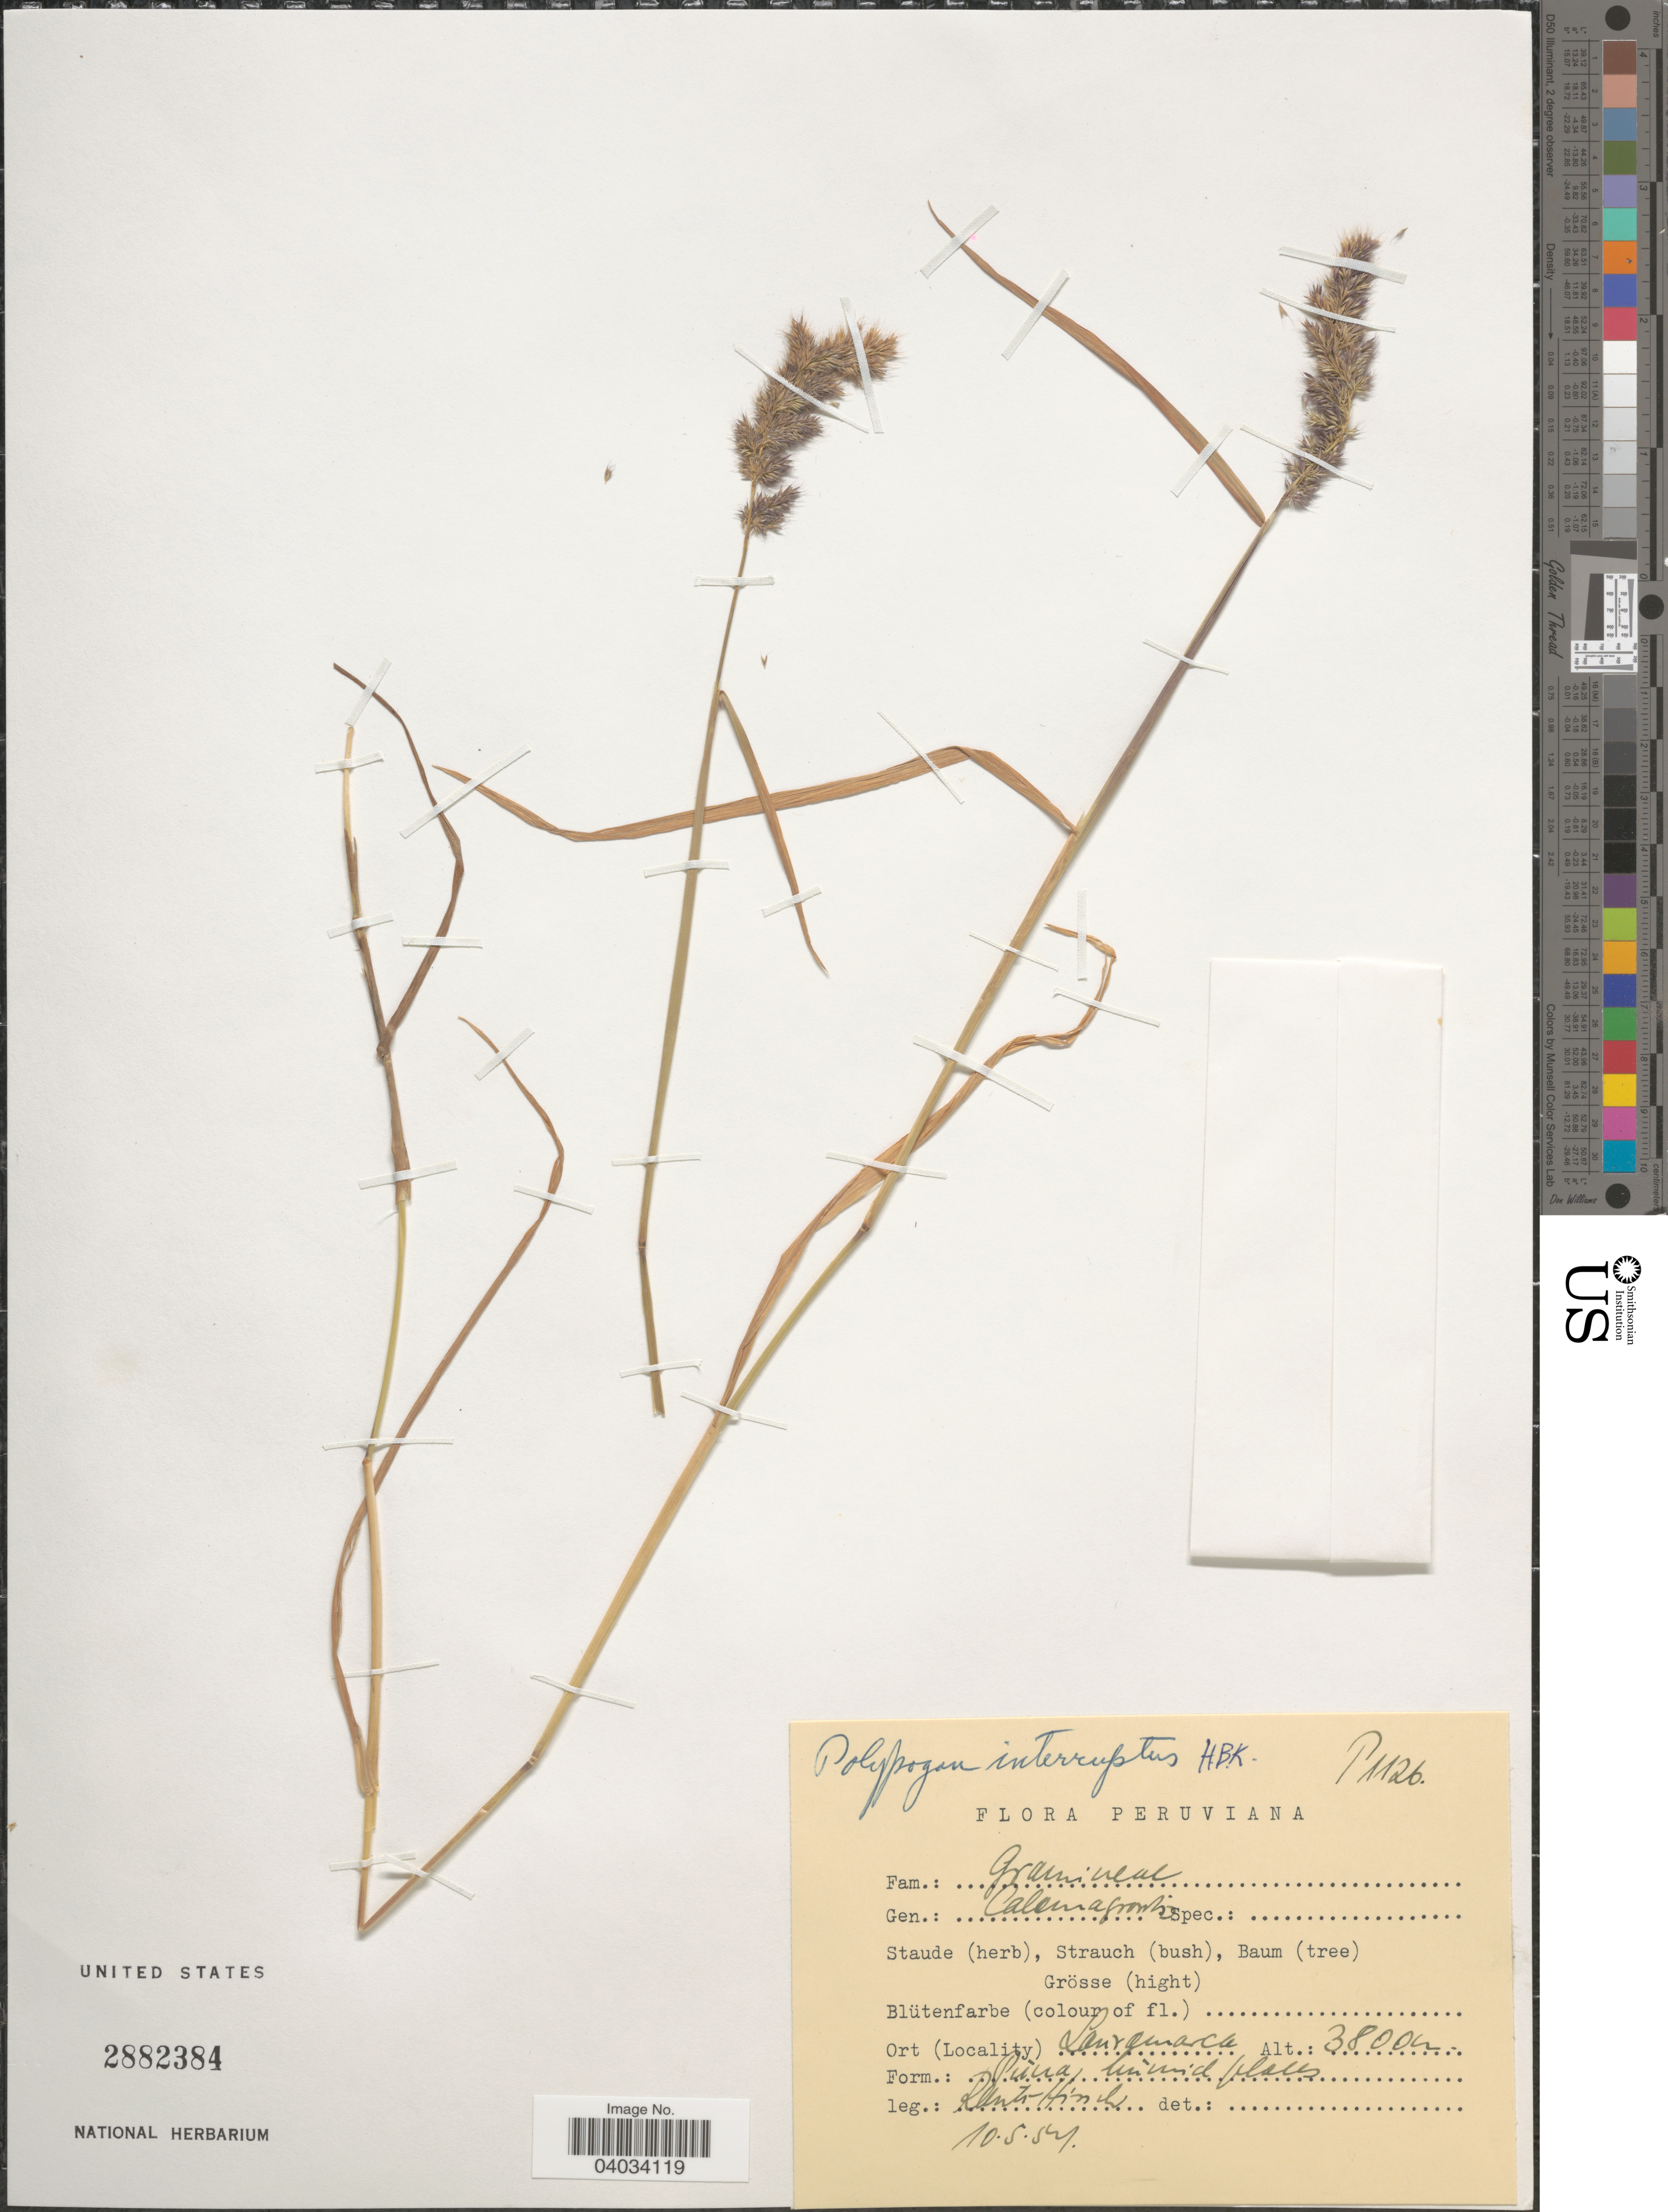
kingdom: Plantae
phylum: Tracheophyta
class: Liliopsida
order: Poales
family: Poaceae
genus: Polypogon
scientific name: Polypogon interruptus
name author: Kunth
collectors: W. Rauh & G. Hirsch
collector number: P1126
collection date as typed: Transcribed d/m/y: 10/5/57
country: Peru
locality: Lauramarca.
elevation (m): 3800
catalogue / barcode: US 2882384